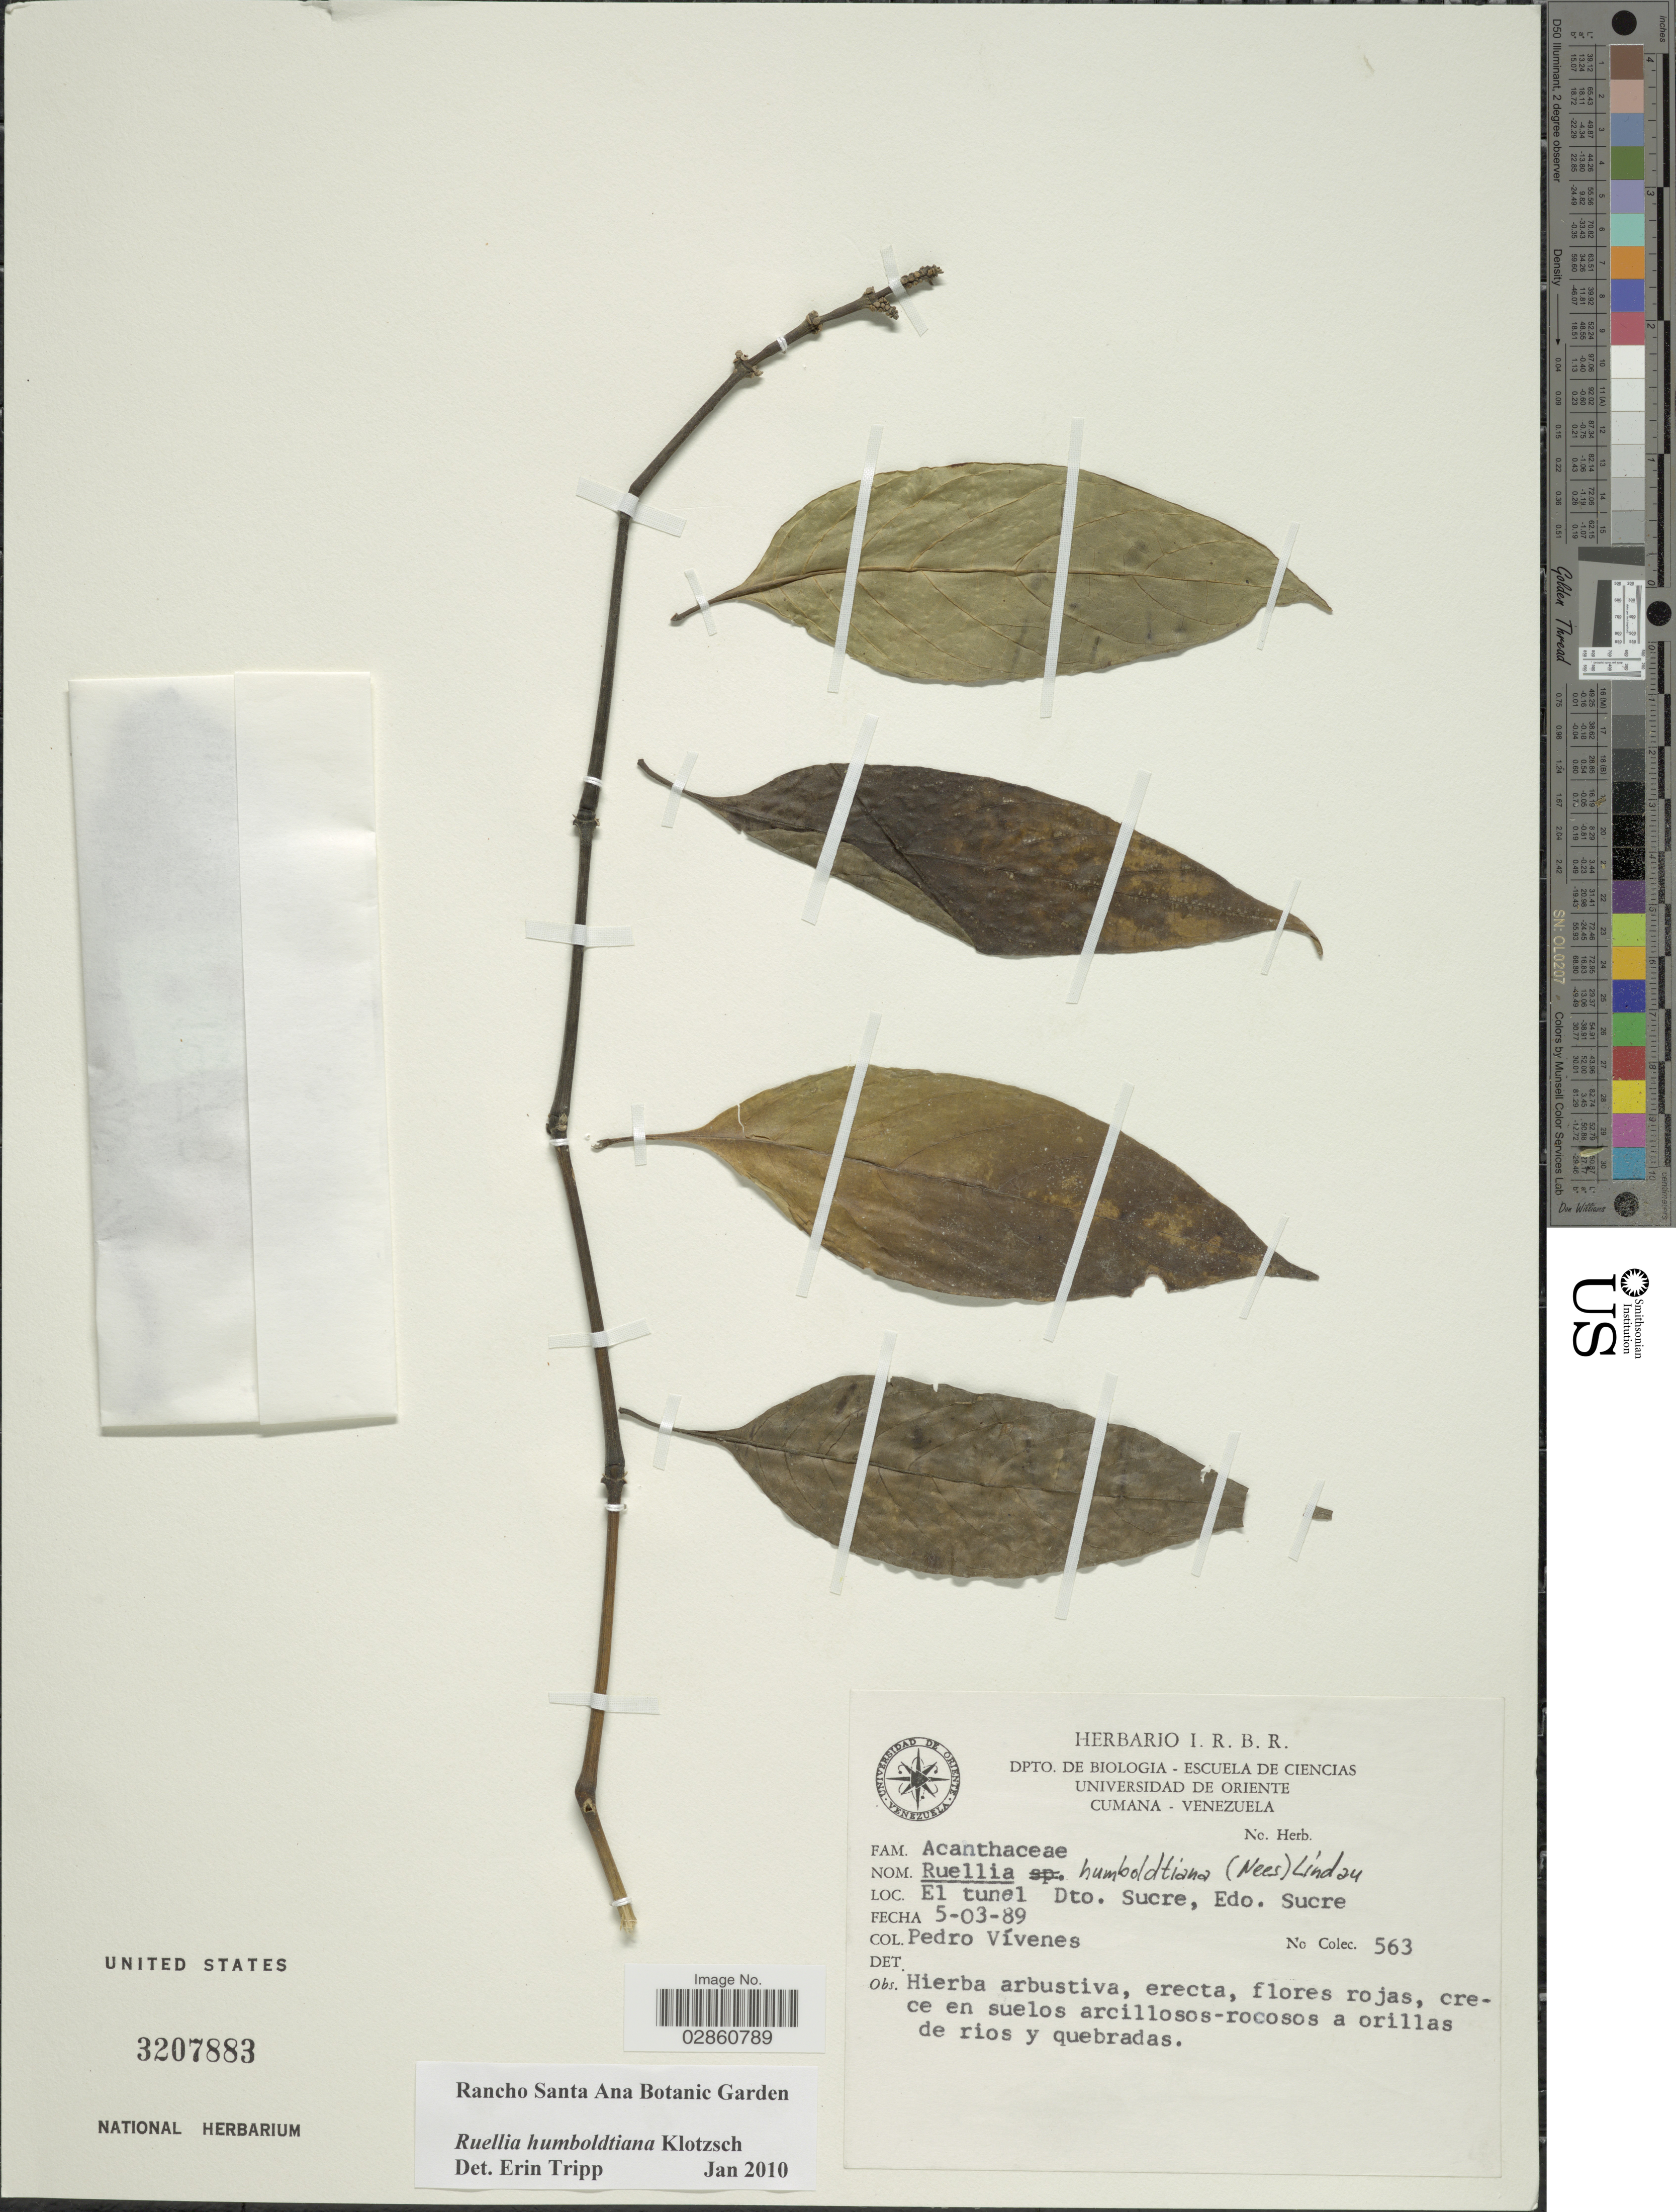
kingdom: Plantae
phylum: Tracheophyta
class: Magnoliopsida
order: Lamiales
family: Acanthaceae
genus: Ruellia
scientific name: Ruellia humboldtiana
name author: (Nees) Lindau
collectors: P. Vivenes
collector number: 563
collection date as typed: Transcribed d/m/y: 5/3/89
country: Venezuela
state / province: Sucre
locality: El tunel Dto. Sucre, Edo. Sucre.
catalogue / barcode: US 3207883